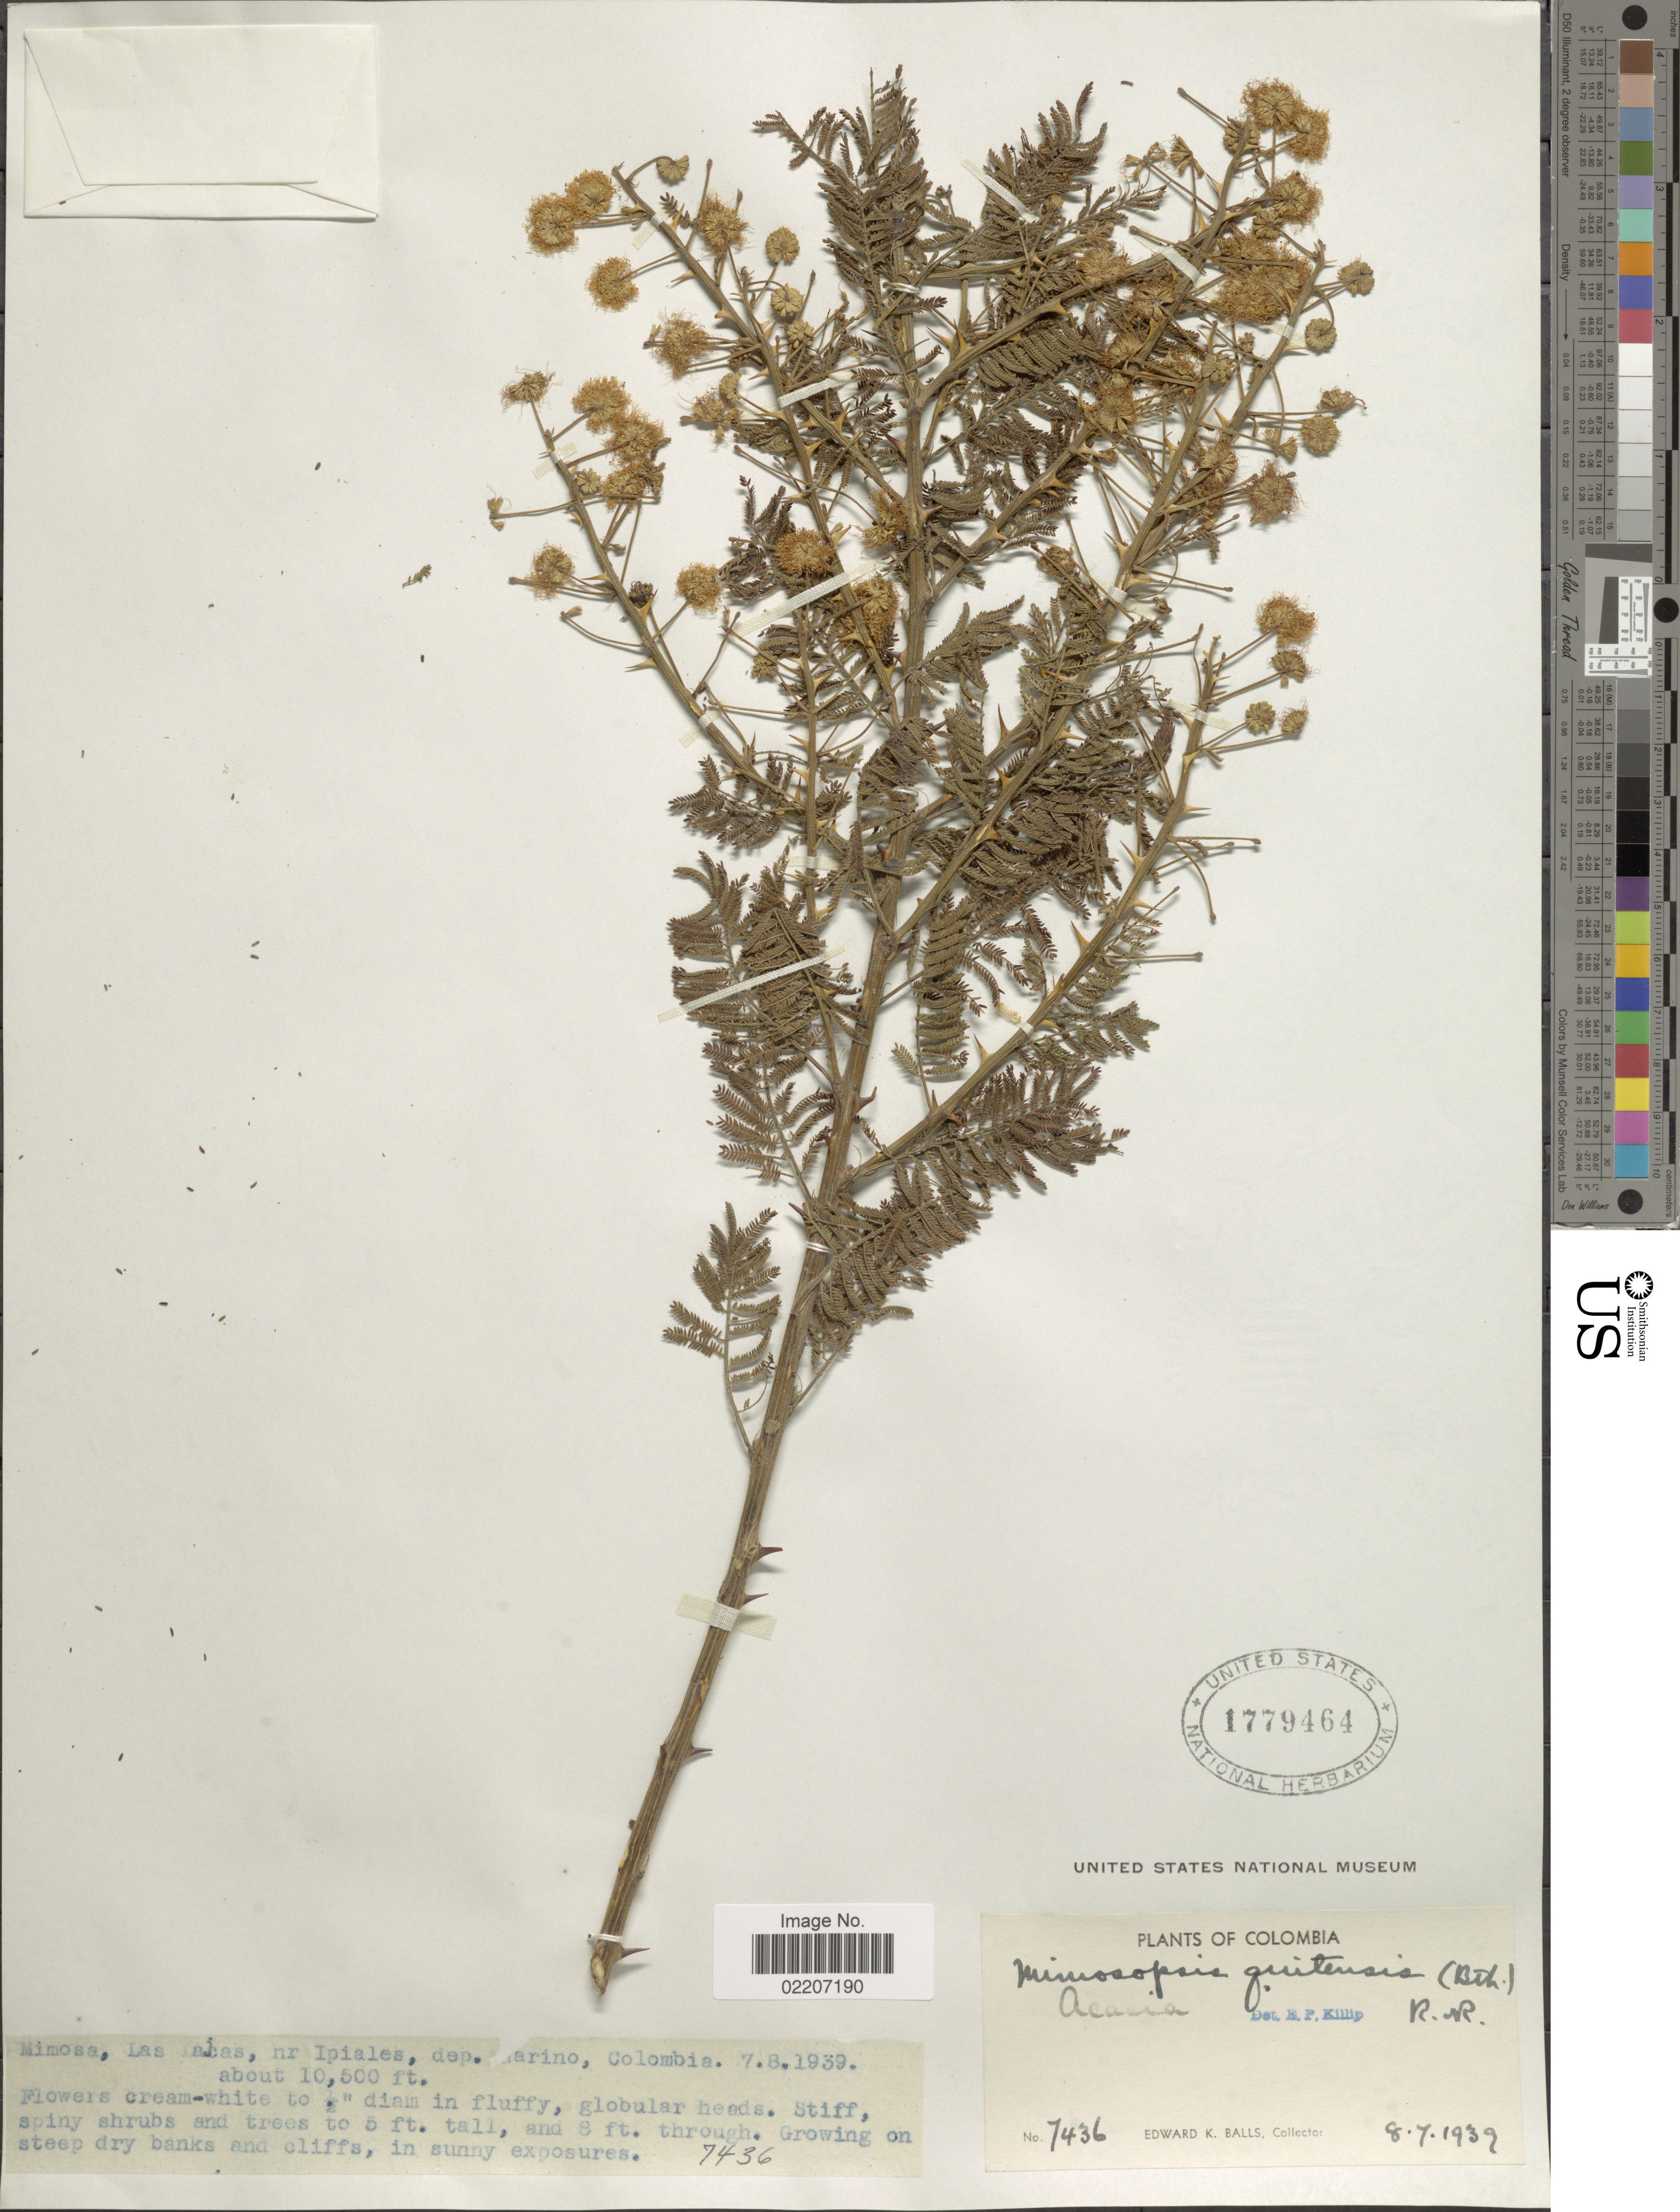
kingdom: Plantae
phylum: Tracheophyta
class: Magnoliopsida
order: Fabales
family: Fabaceae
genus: Mimosa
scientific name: Mimosa quitensis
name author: Benth.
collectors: E. K. Balls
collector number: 7436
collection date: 1939-07-08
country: Colombia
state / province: Nariño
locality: Mimosa, Las Lajas, nr. Ipiales, Dep. Narino, Colombia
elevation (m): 3200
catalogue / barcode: US 1779464